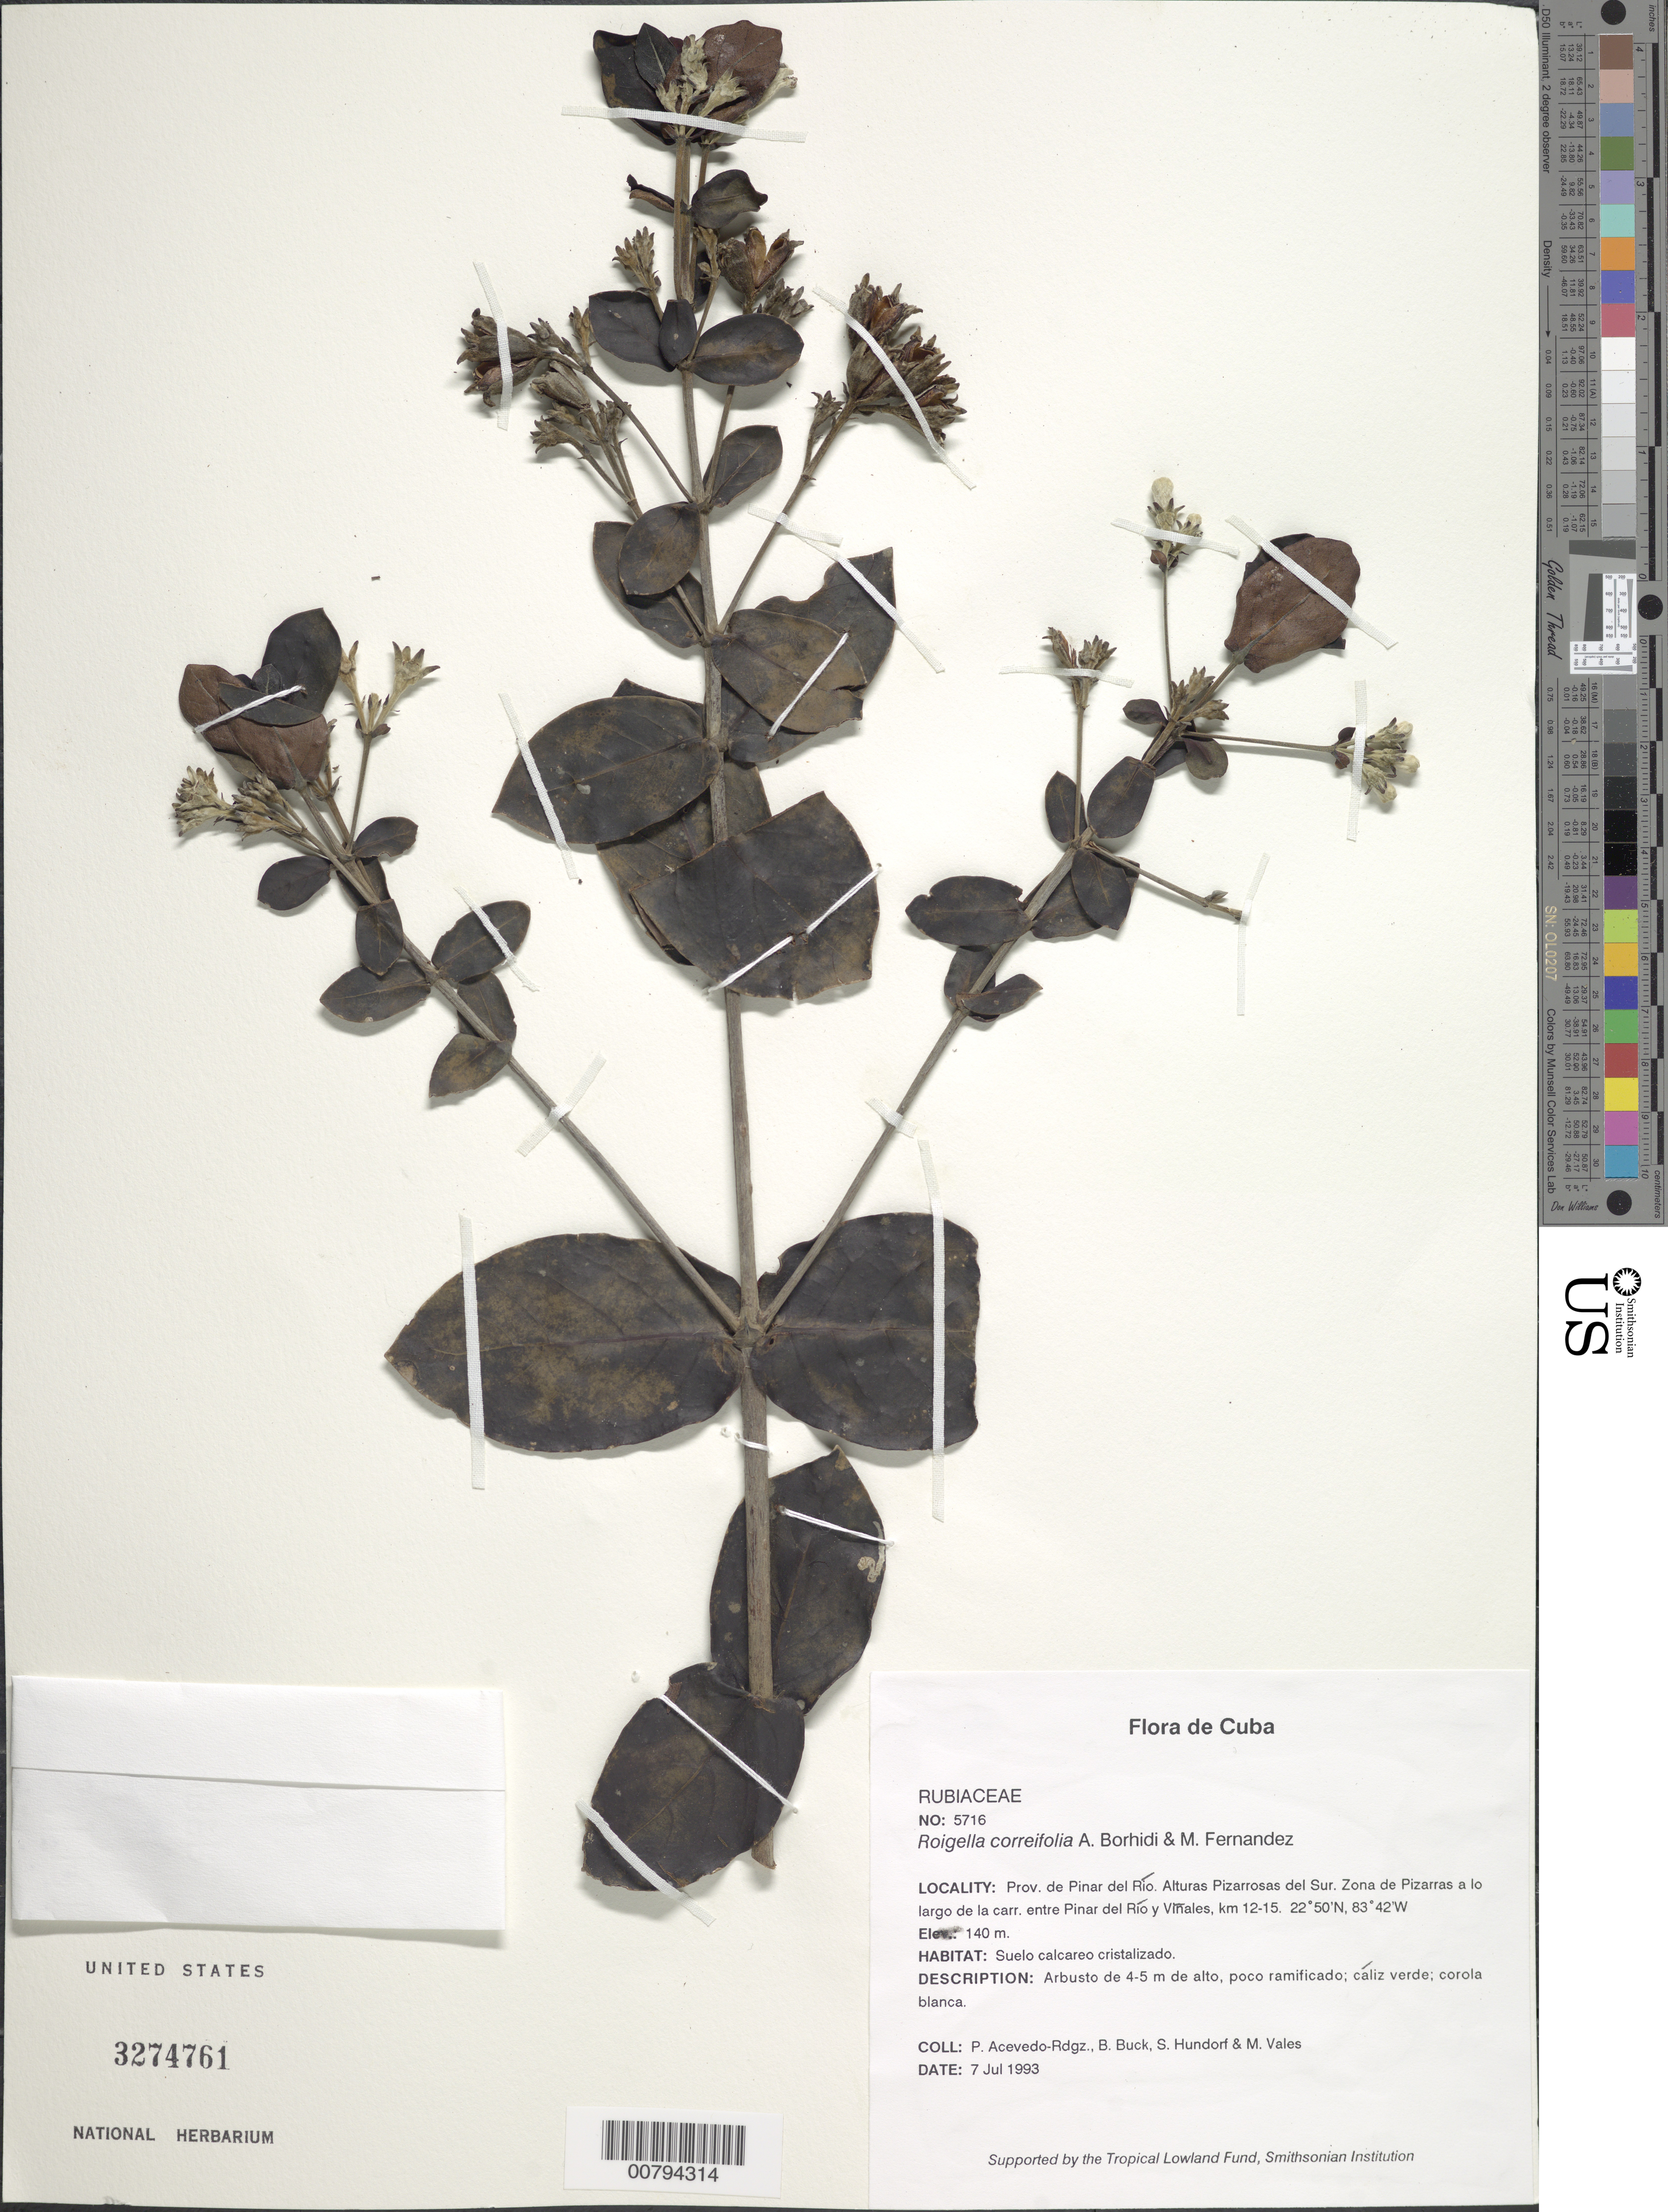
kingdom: Plantae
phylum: Tracheophyta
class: Magnoliopsida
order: Gentianales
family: Rubiaceae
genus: Roigella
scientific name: Roigella correifolia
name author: (Griseb.) Borhidi & Fernández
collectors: P. Acevedo-Rodr., B. Buck, S. Hundorf & M. Vales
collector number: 5716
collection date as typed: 07 Jul 1993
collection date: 1993-07-07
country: Cuba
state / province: Pinar del Río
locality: Alturas Pizarrosas del Sur.Zona de Pizarras a lo largo de la carr, entre Pinar del Rio y Vinales, kmj12-15.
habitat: Suelo calcareo cristalizado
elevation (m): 140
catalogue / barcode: US 3274761